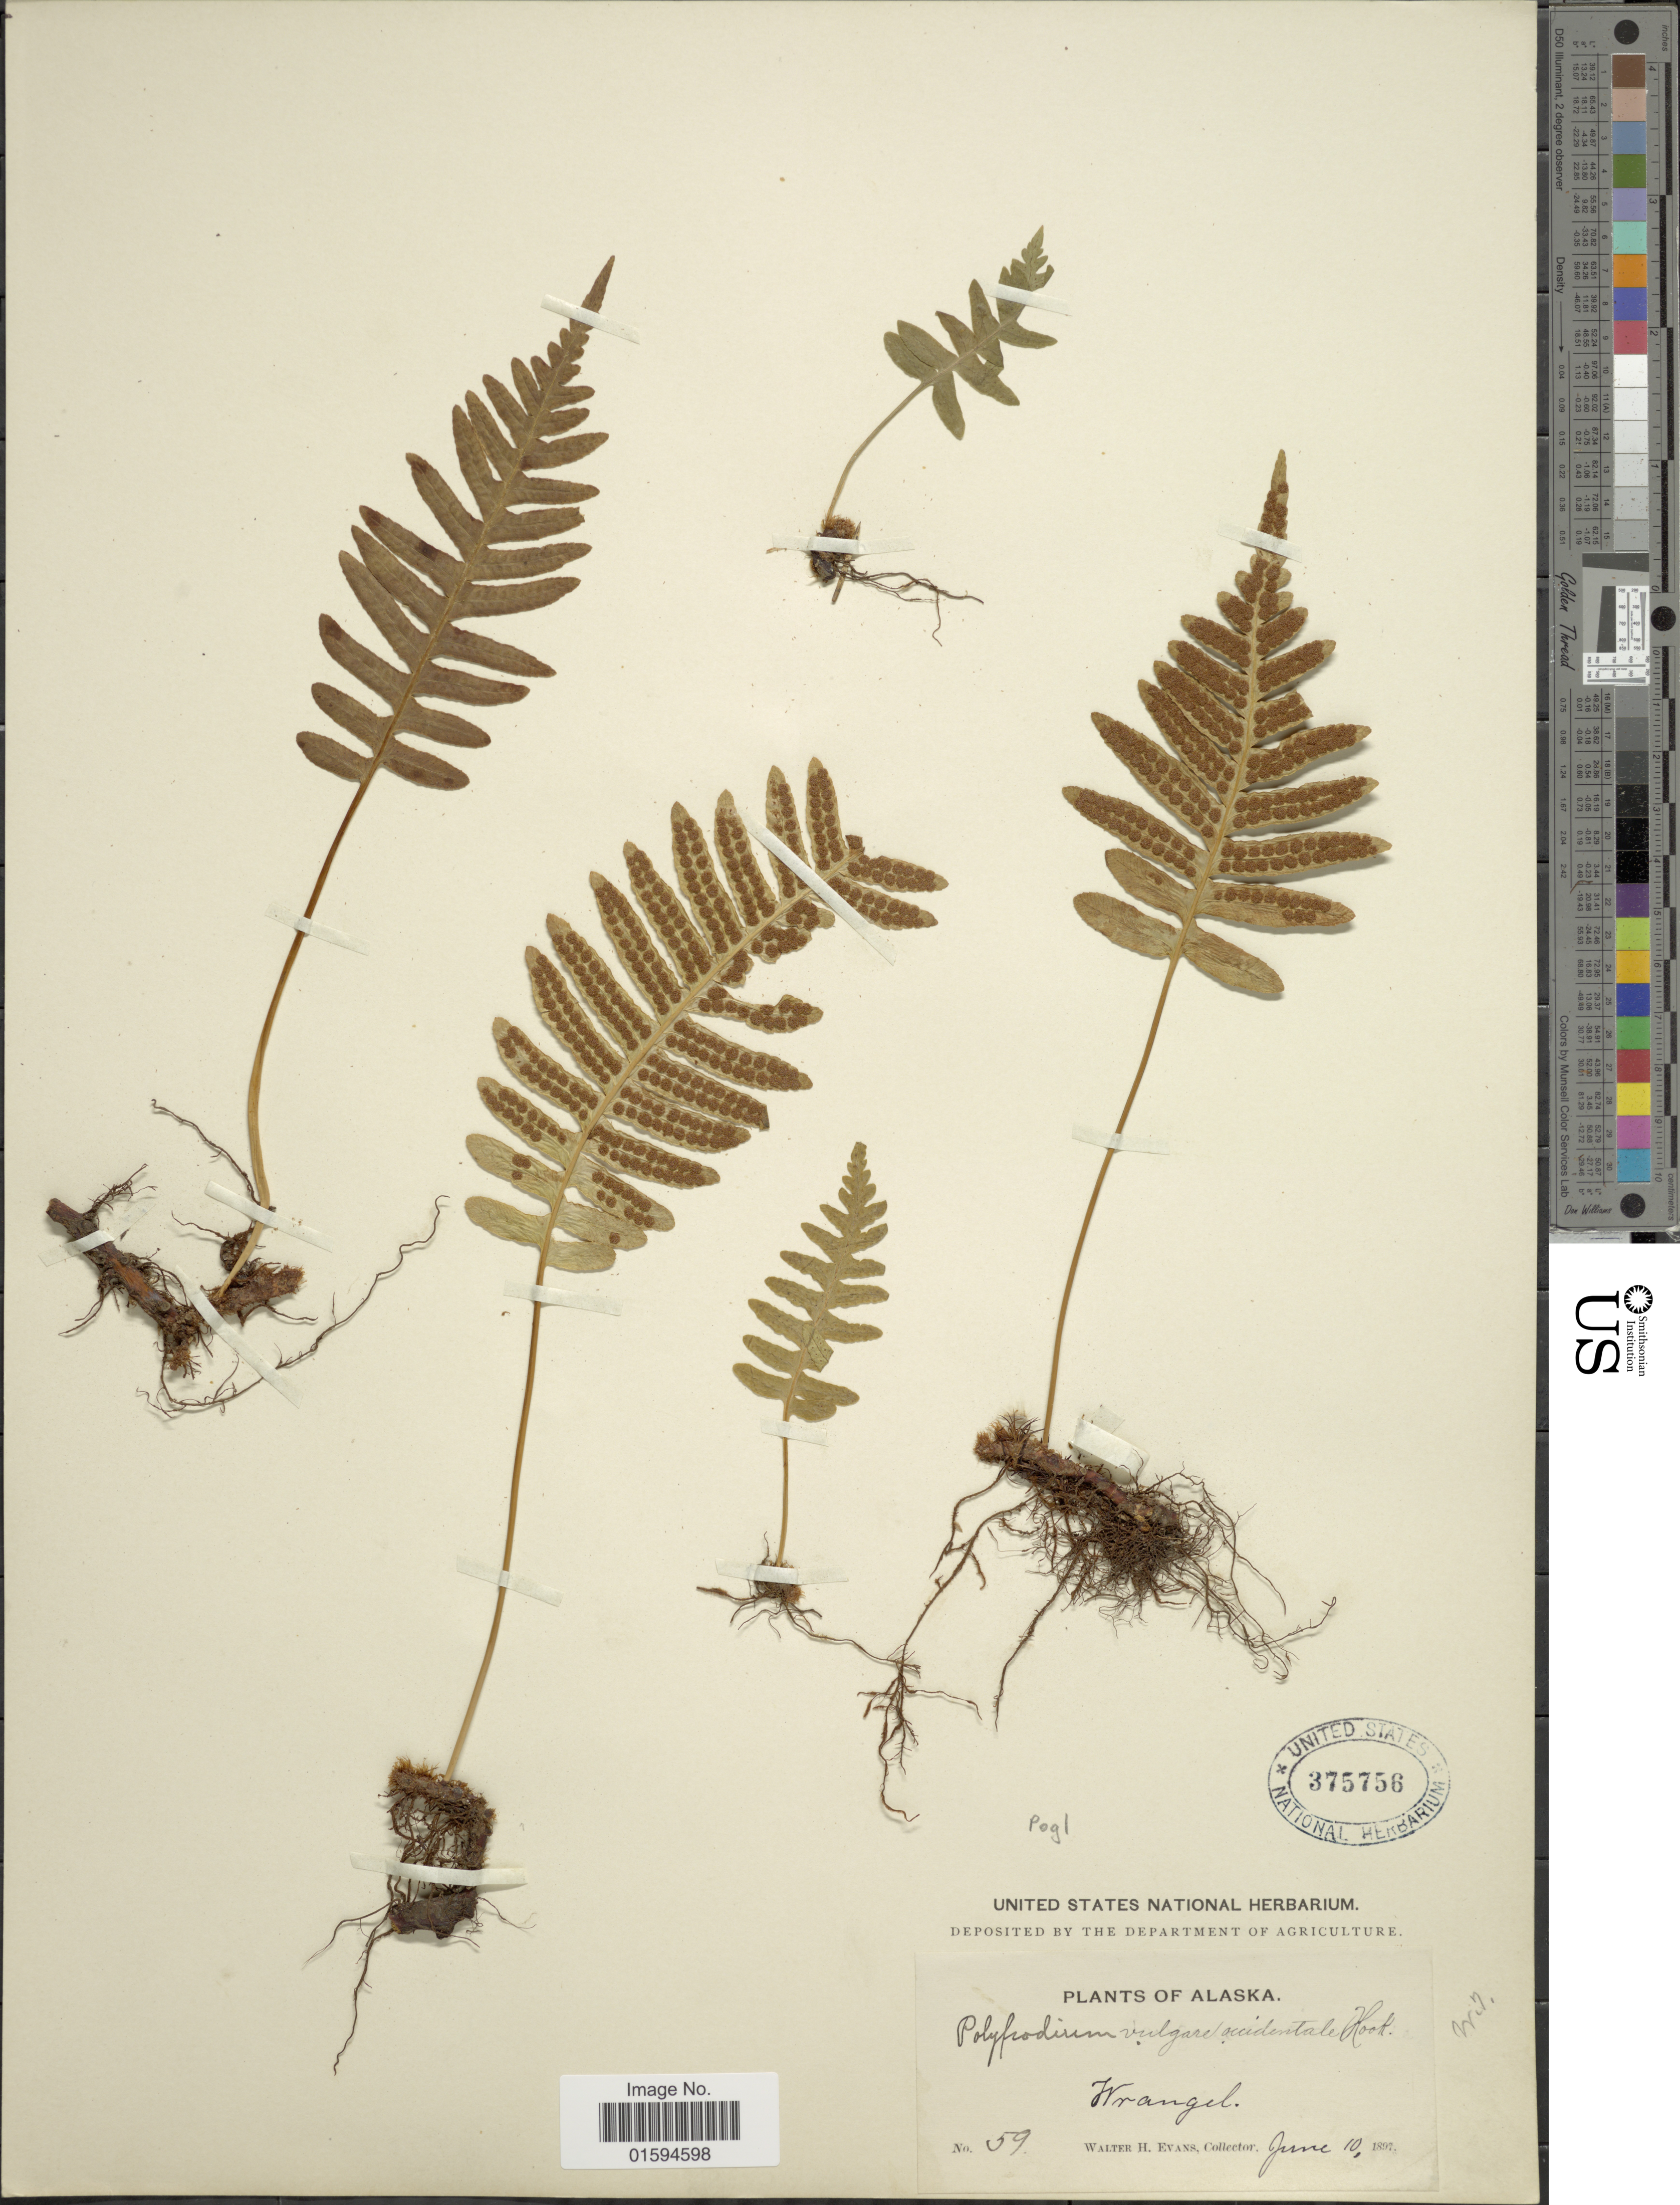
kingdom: Plantae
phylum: Tracheophyta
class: Polypodiopsida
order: Polypodiales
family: Polypodiaceae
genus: Polypodium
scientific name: Polypodium glycyrrhiza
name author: D.C. Eaton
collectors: W. H. Evans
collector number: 59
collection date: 1897-06-10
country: United States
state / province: Alaska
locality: Krangel.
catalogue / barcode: US 375756